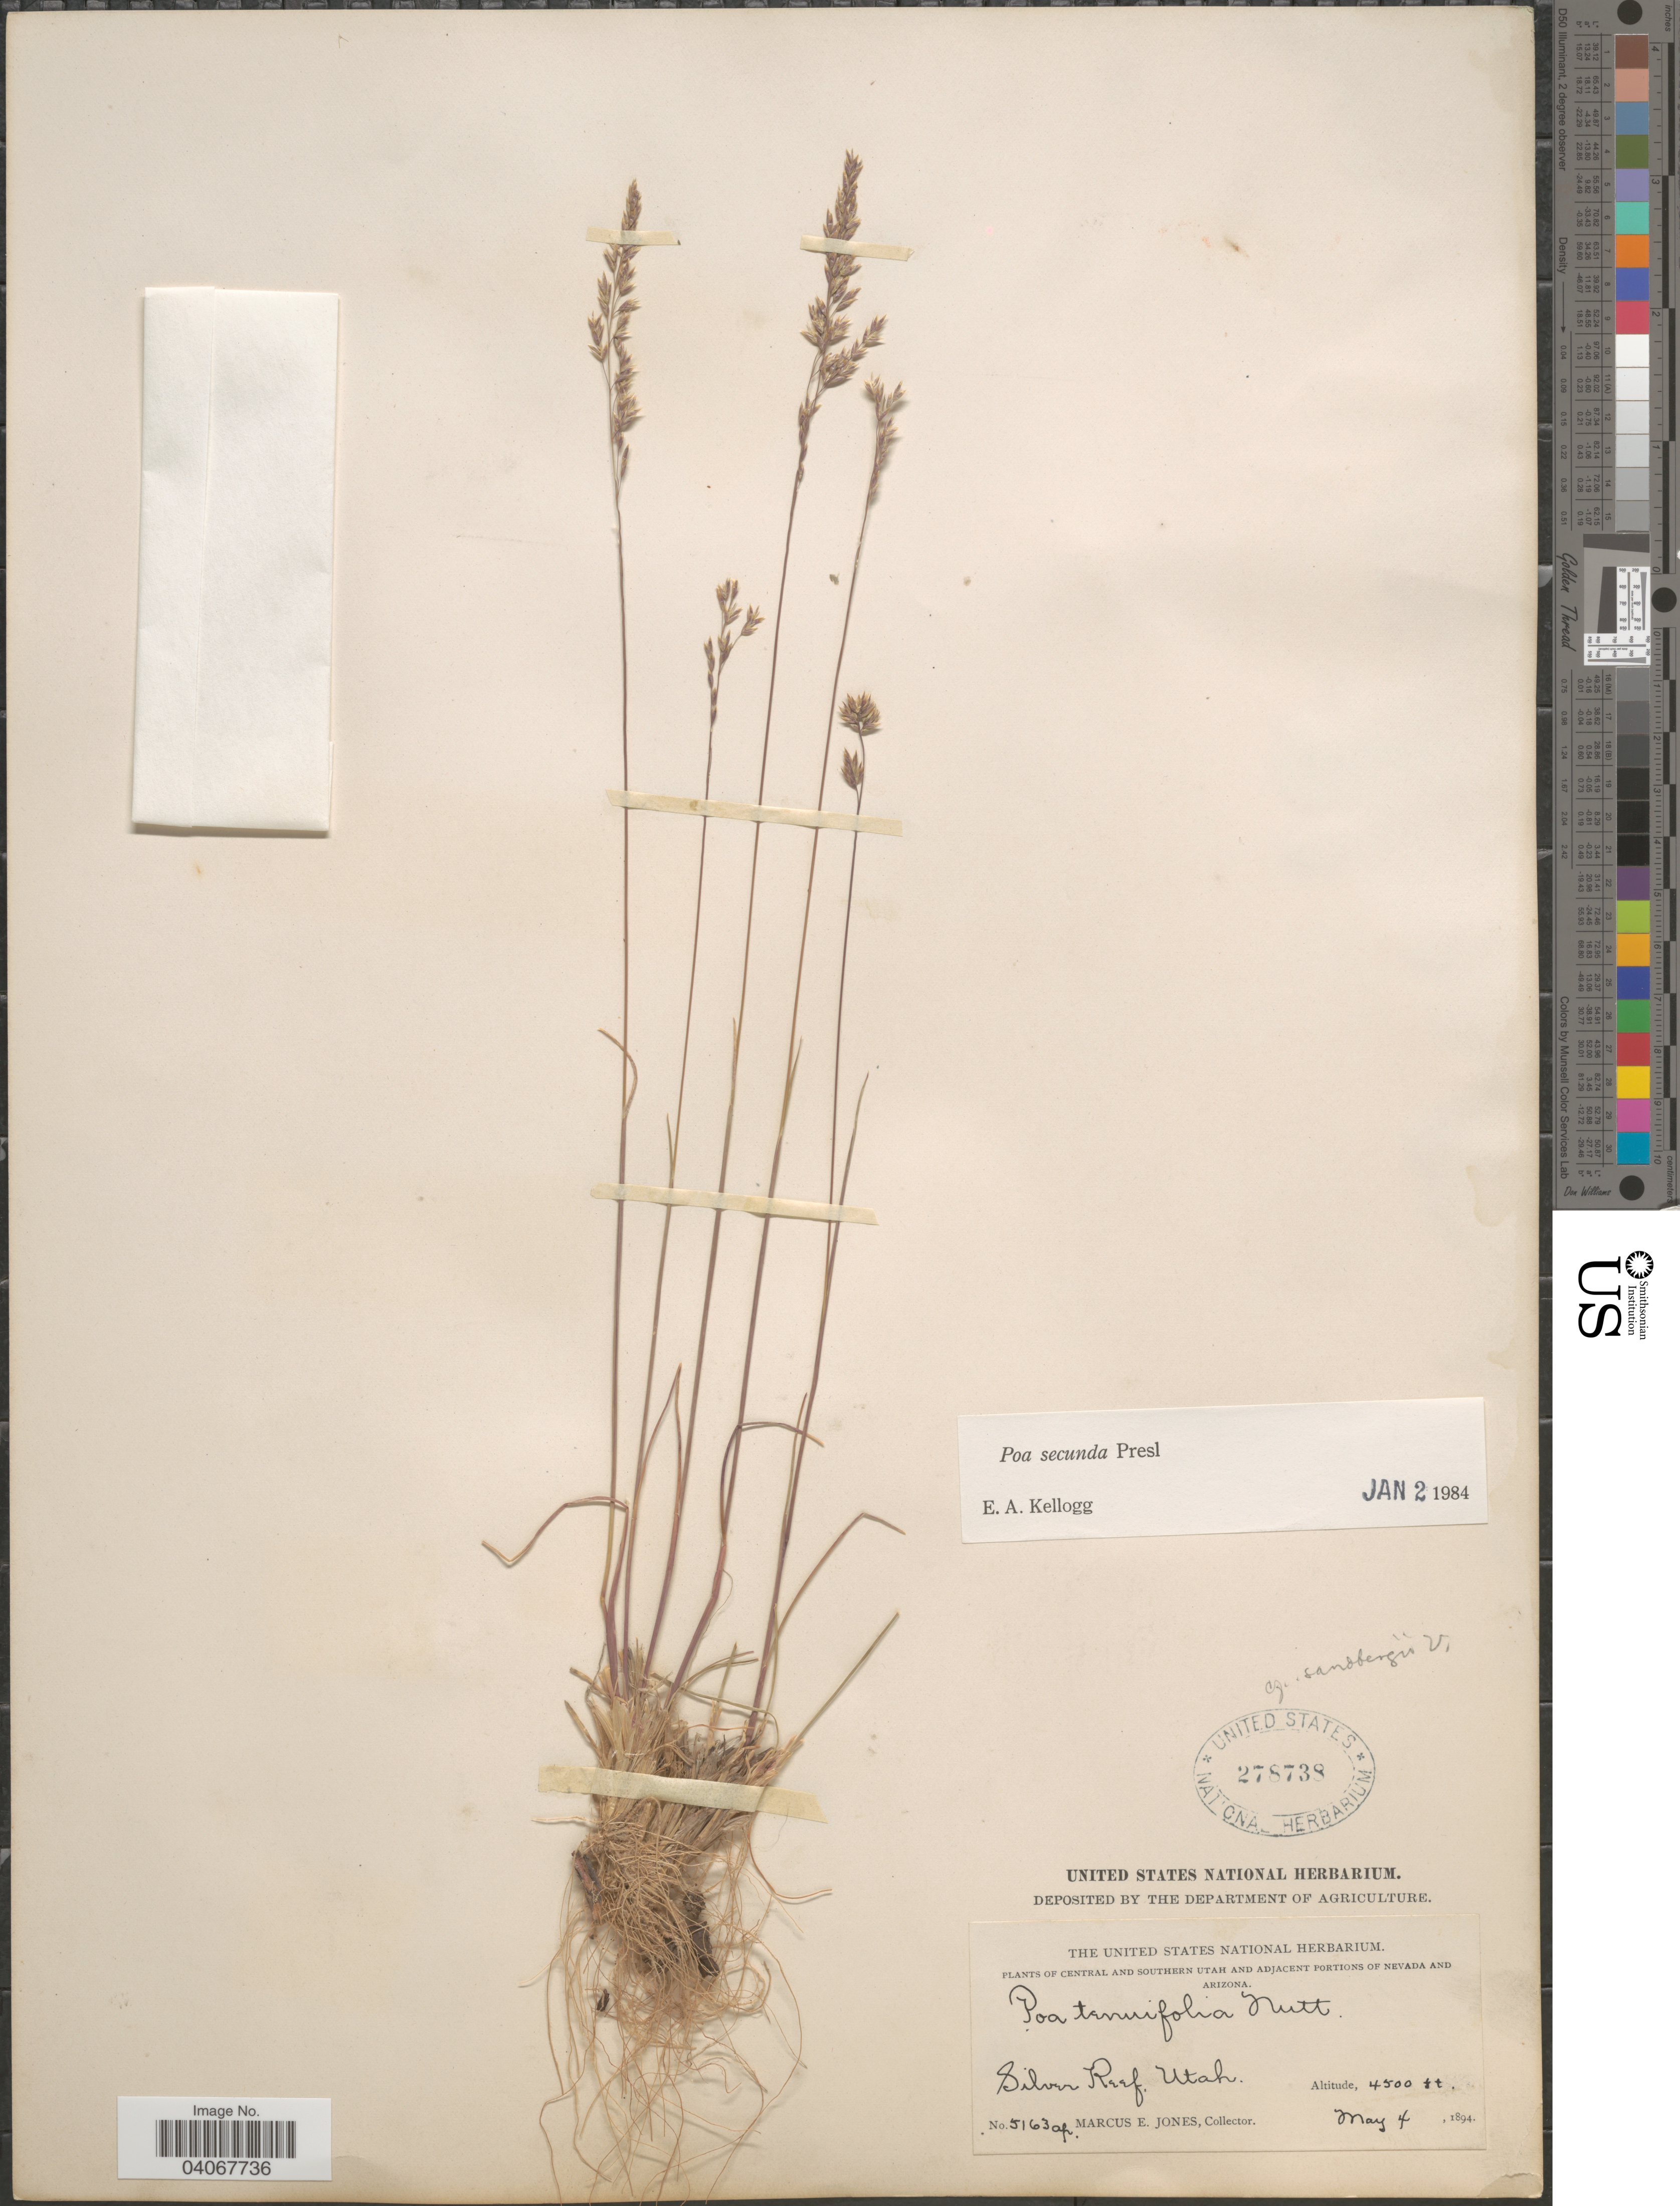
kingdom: Plantae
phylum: Tracheophyta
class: Liliopsida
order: Poales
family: Poaceae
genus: Poa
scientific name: Poa secunda subsp. secunda var. secunda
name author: J. Presl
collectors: M. E. Jones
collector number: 5163ap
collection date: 1894-05-04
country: United States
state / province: Utah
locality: Central and Southern Utah. Silver Reef.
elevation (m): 1372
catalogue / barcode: US 278738